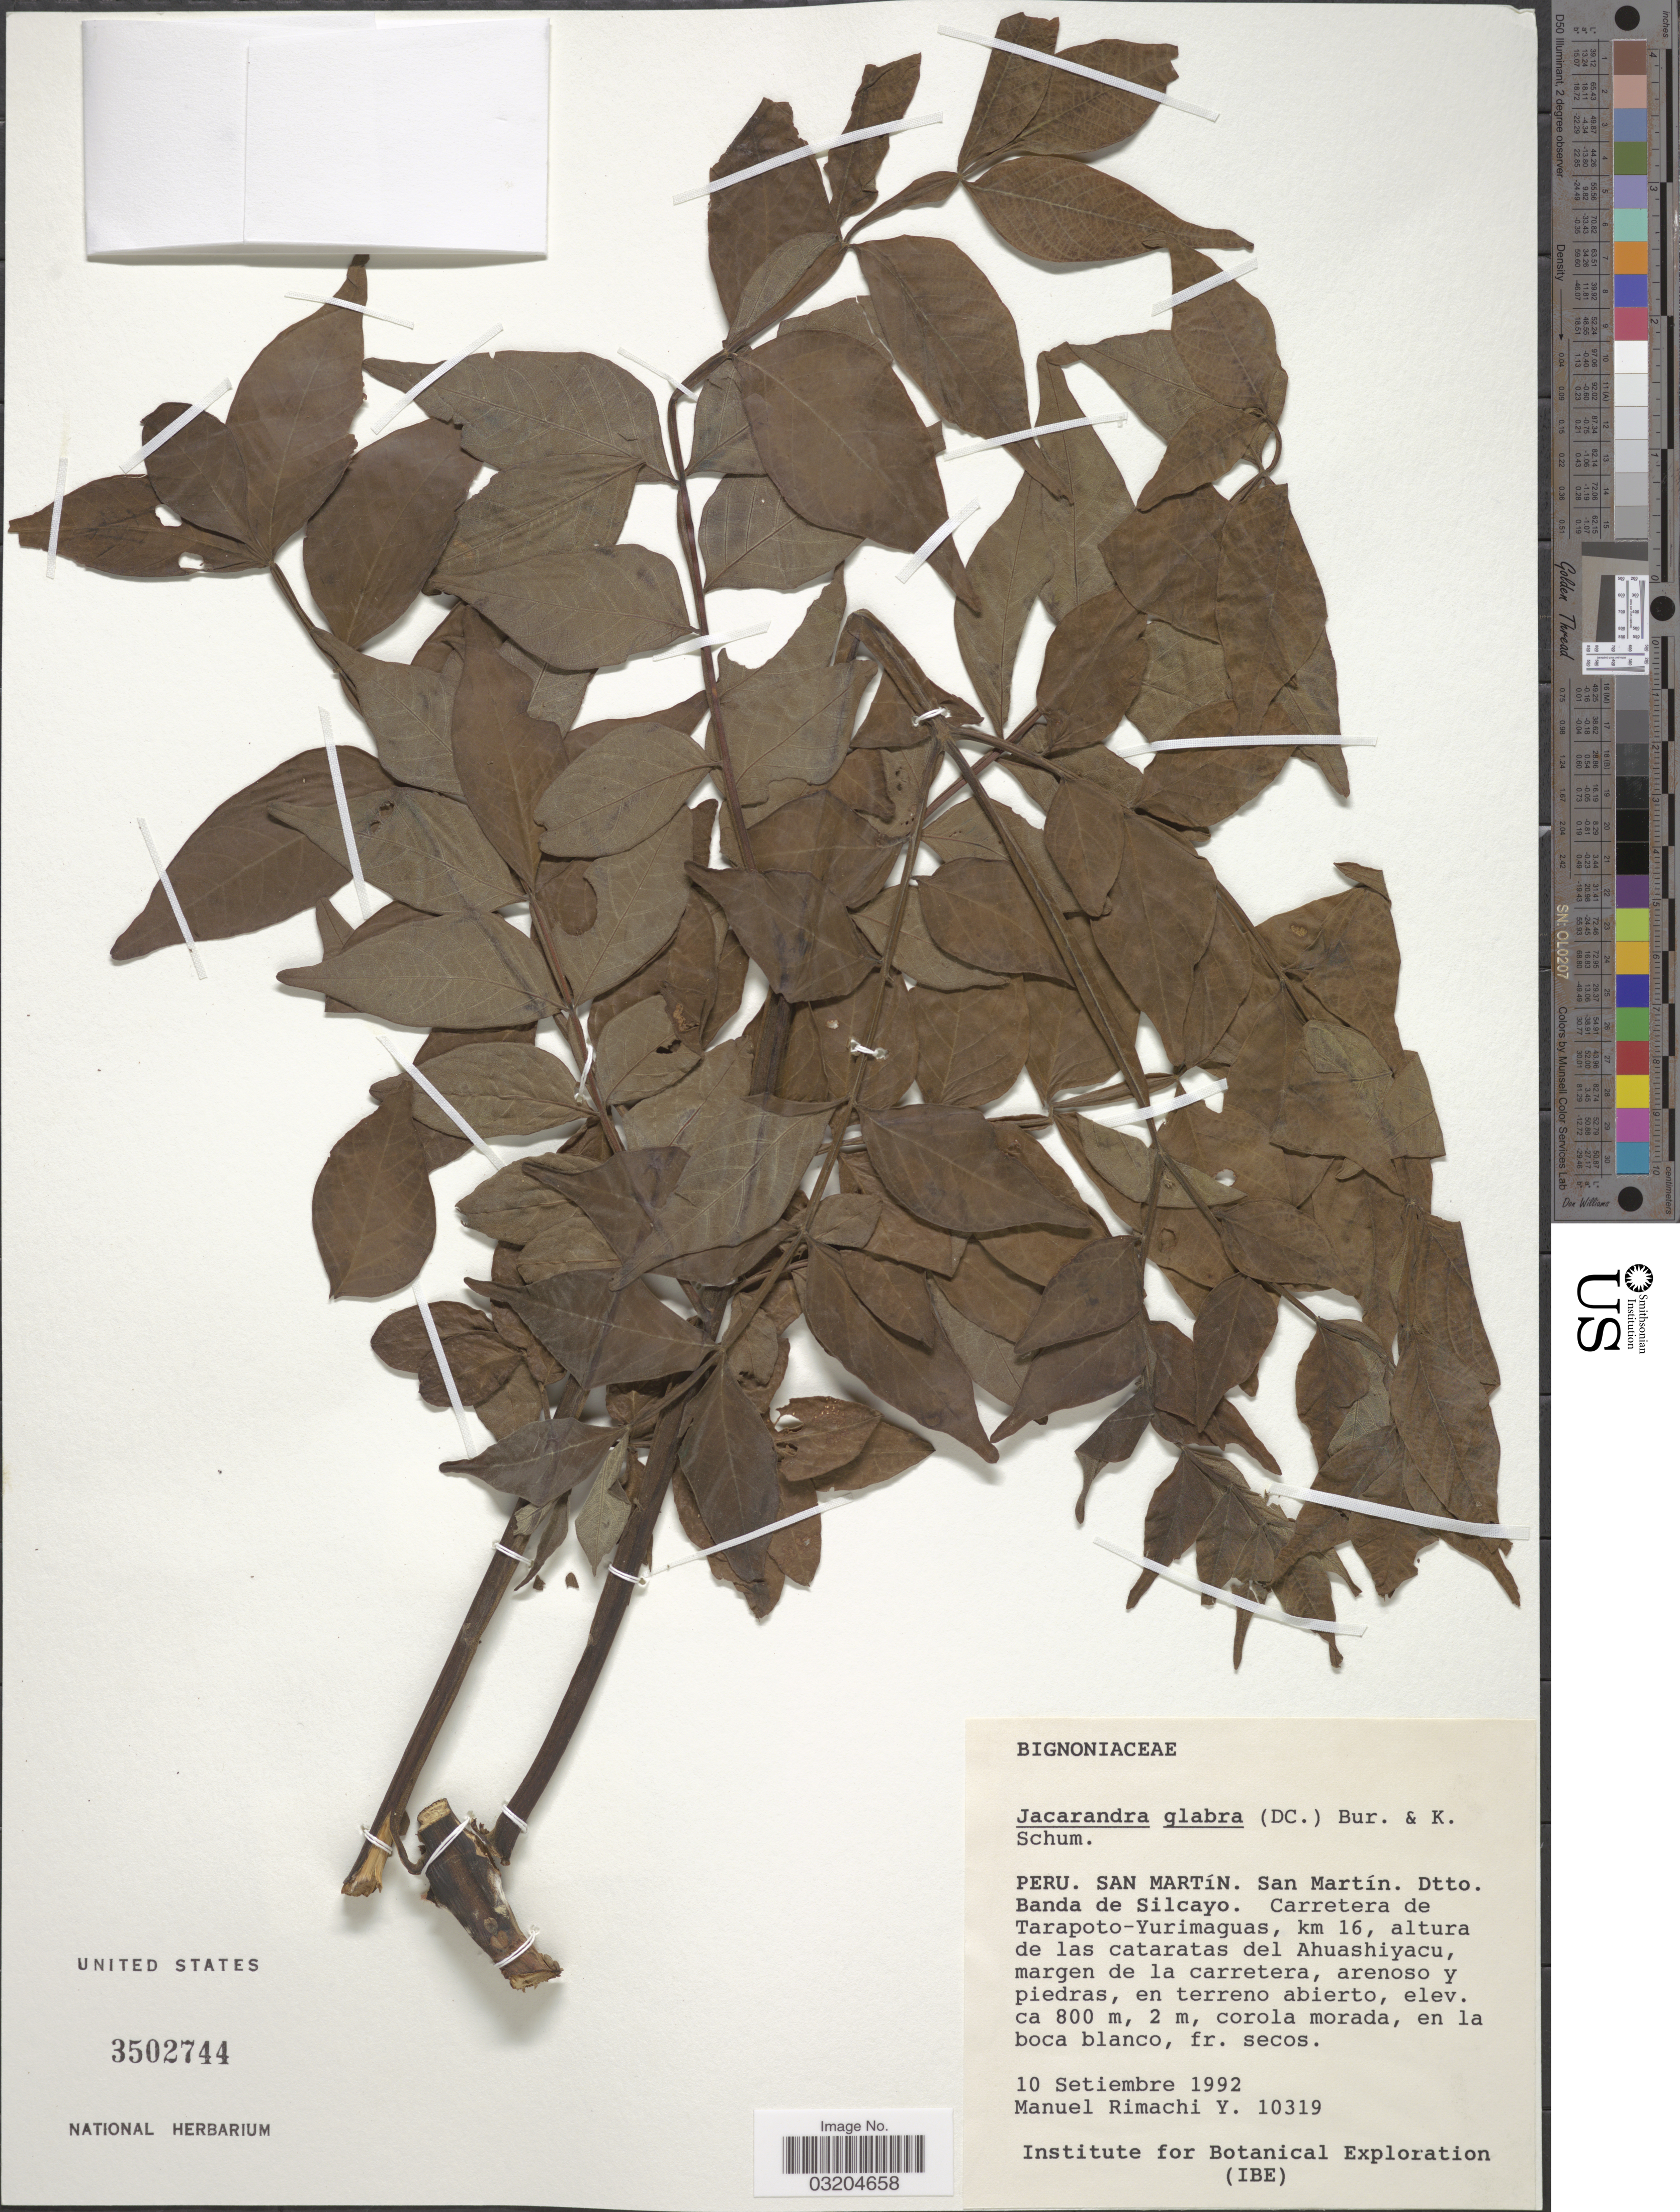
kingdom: Plantae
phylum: Tracheophyta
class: Magnoliopsida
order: Lamiales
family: Bignoniaceae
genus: Jacaranda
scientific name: Jacaranda glabra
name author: (DC.) Bureau & K. Schum.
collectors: M. Rimachi Y.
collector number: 10319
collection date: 1992-09-10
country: Peru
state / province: San Martín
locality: San Martin. Dtto. Banda de Silcayo. Carretera de Tarapoto-Yurimaguas, km 16, altura de las cataratas del Ahuashiyacu.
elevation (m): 800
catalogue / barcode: US 3502744